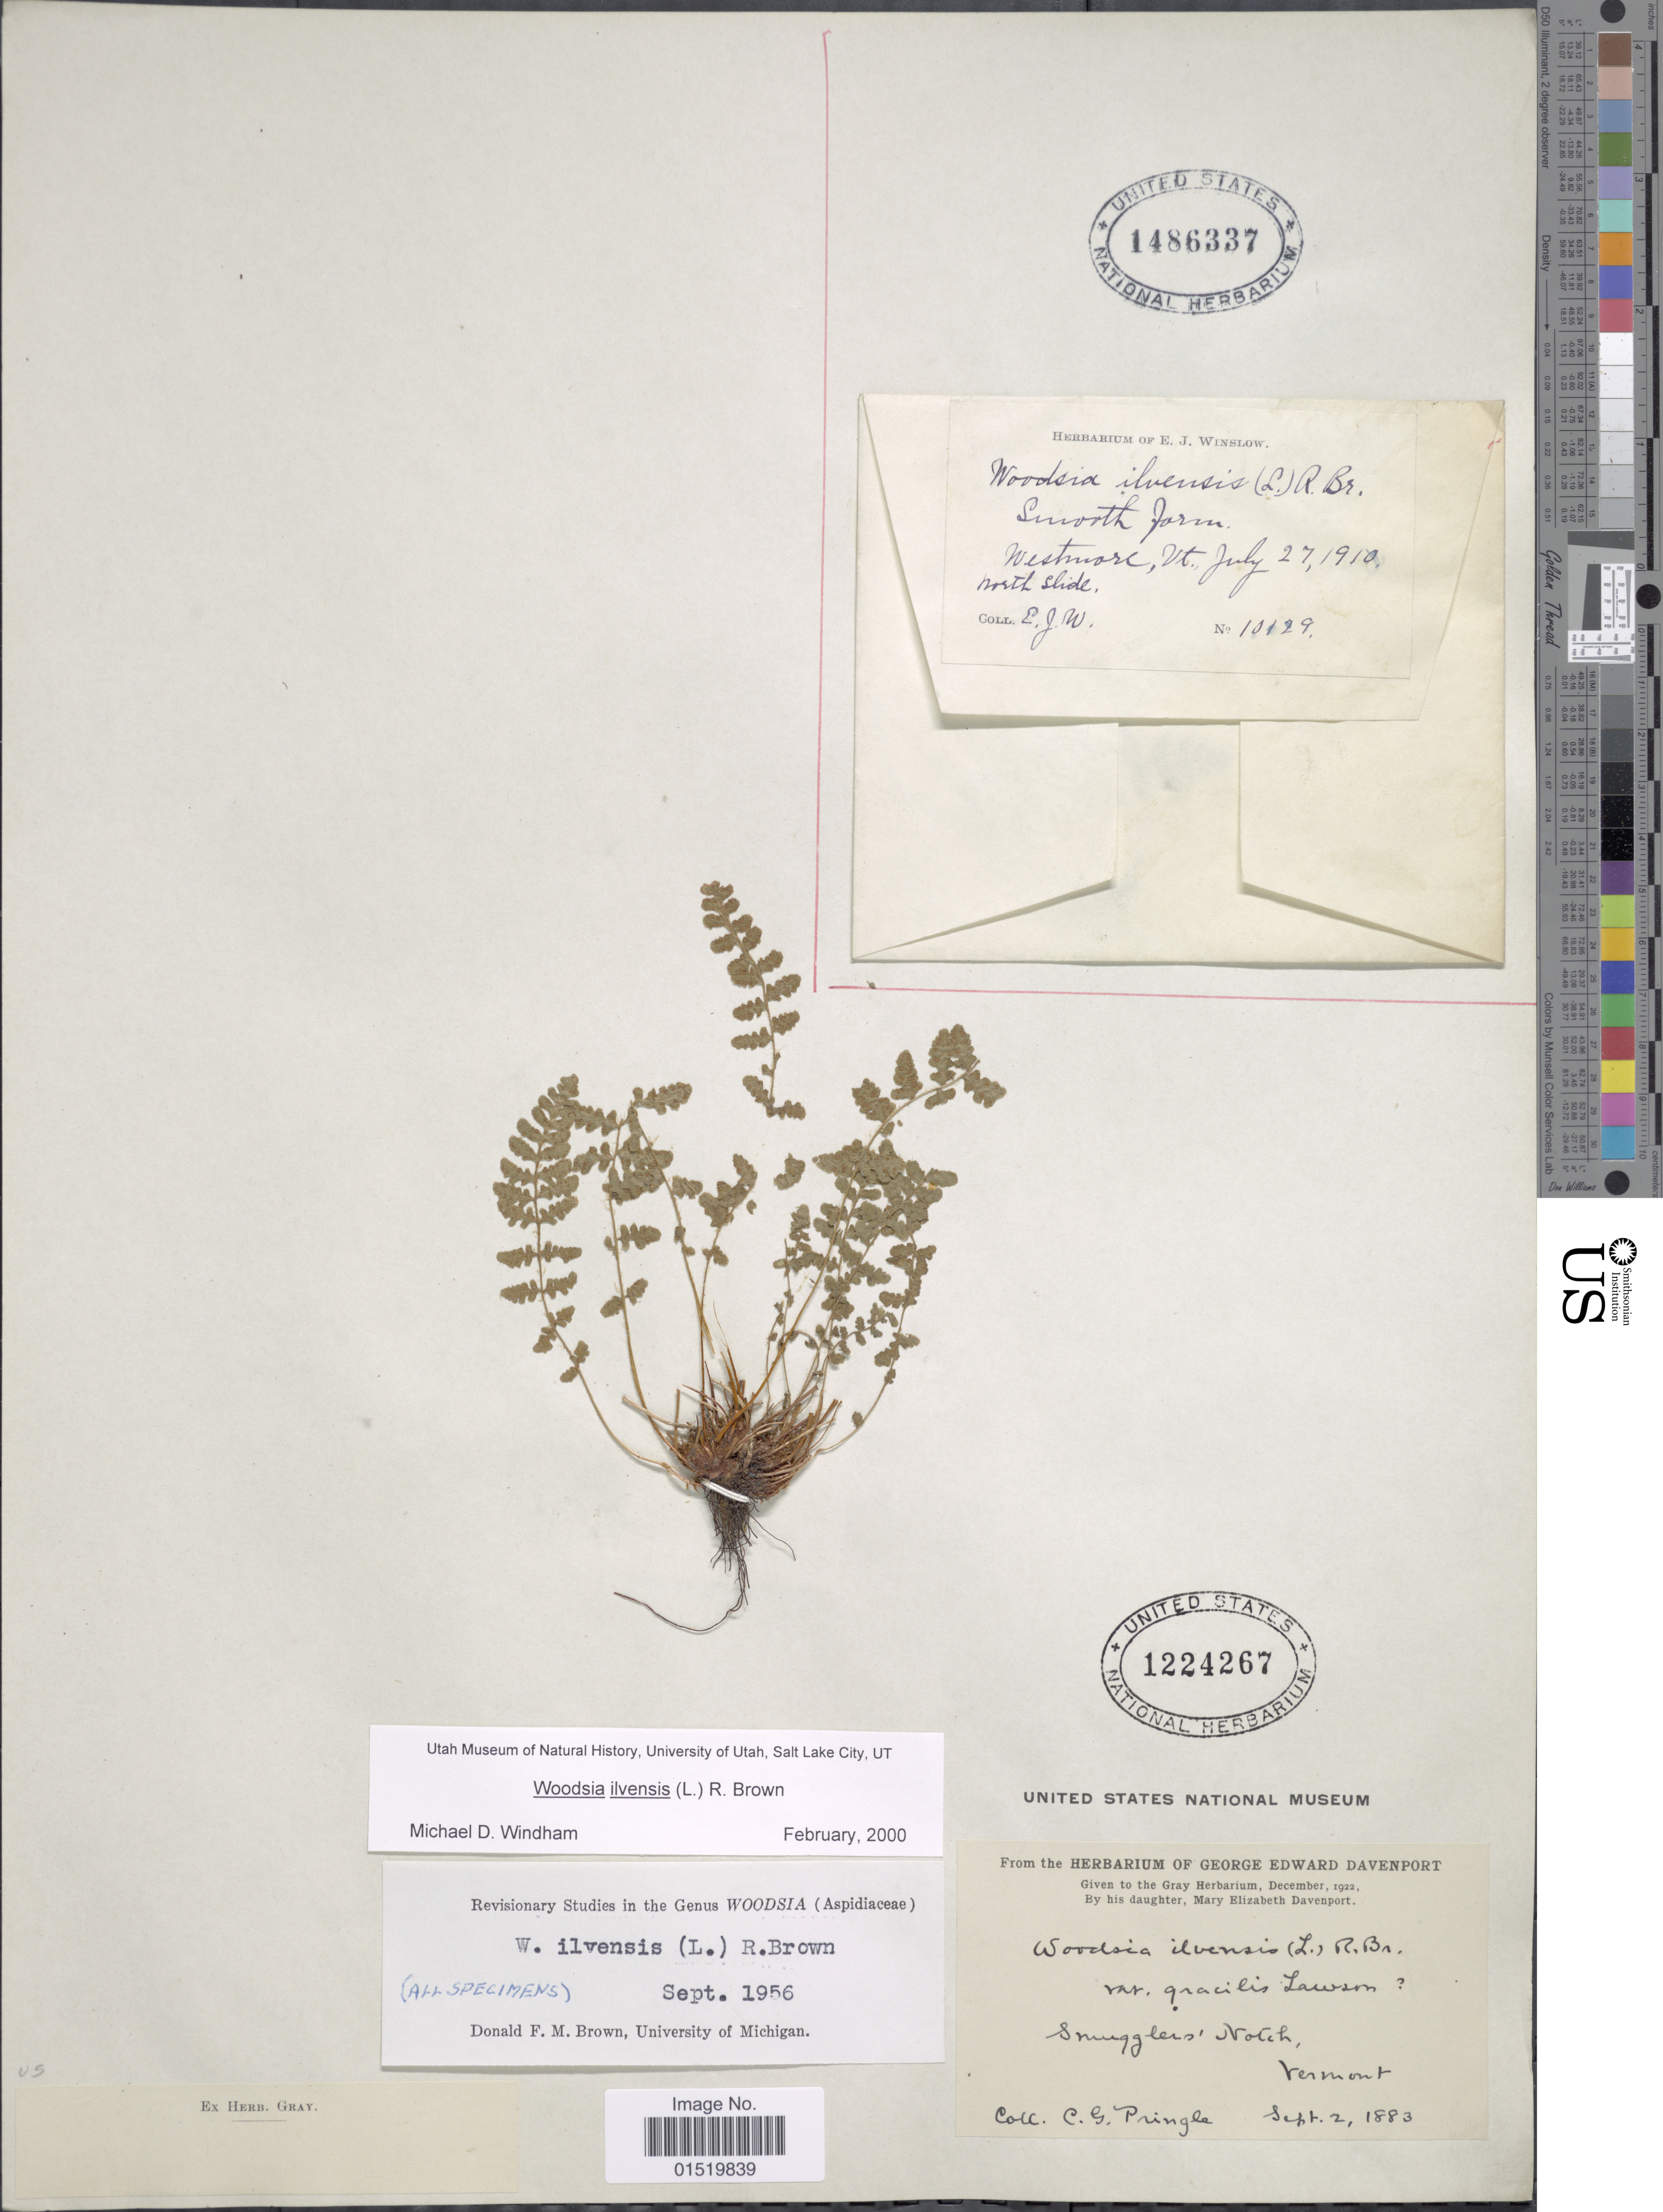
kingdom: Plantae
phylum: Tracheophyta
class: Polypodiopsida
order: Polypodiales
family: Woodsiaceae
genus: Woodsia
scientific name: Woodsia ilvensis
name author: (L.) R. Br.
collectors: E. Winslow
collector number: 10129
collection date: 1910-07-27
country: United States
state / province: Vermont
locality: Smooth farm, Westmore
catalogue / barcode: US 1486337-2